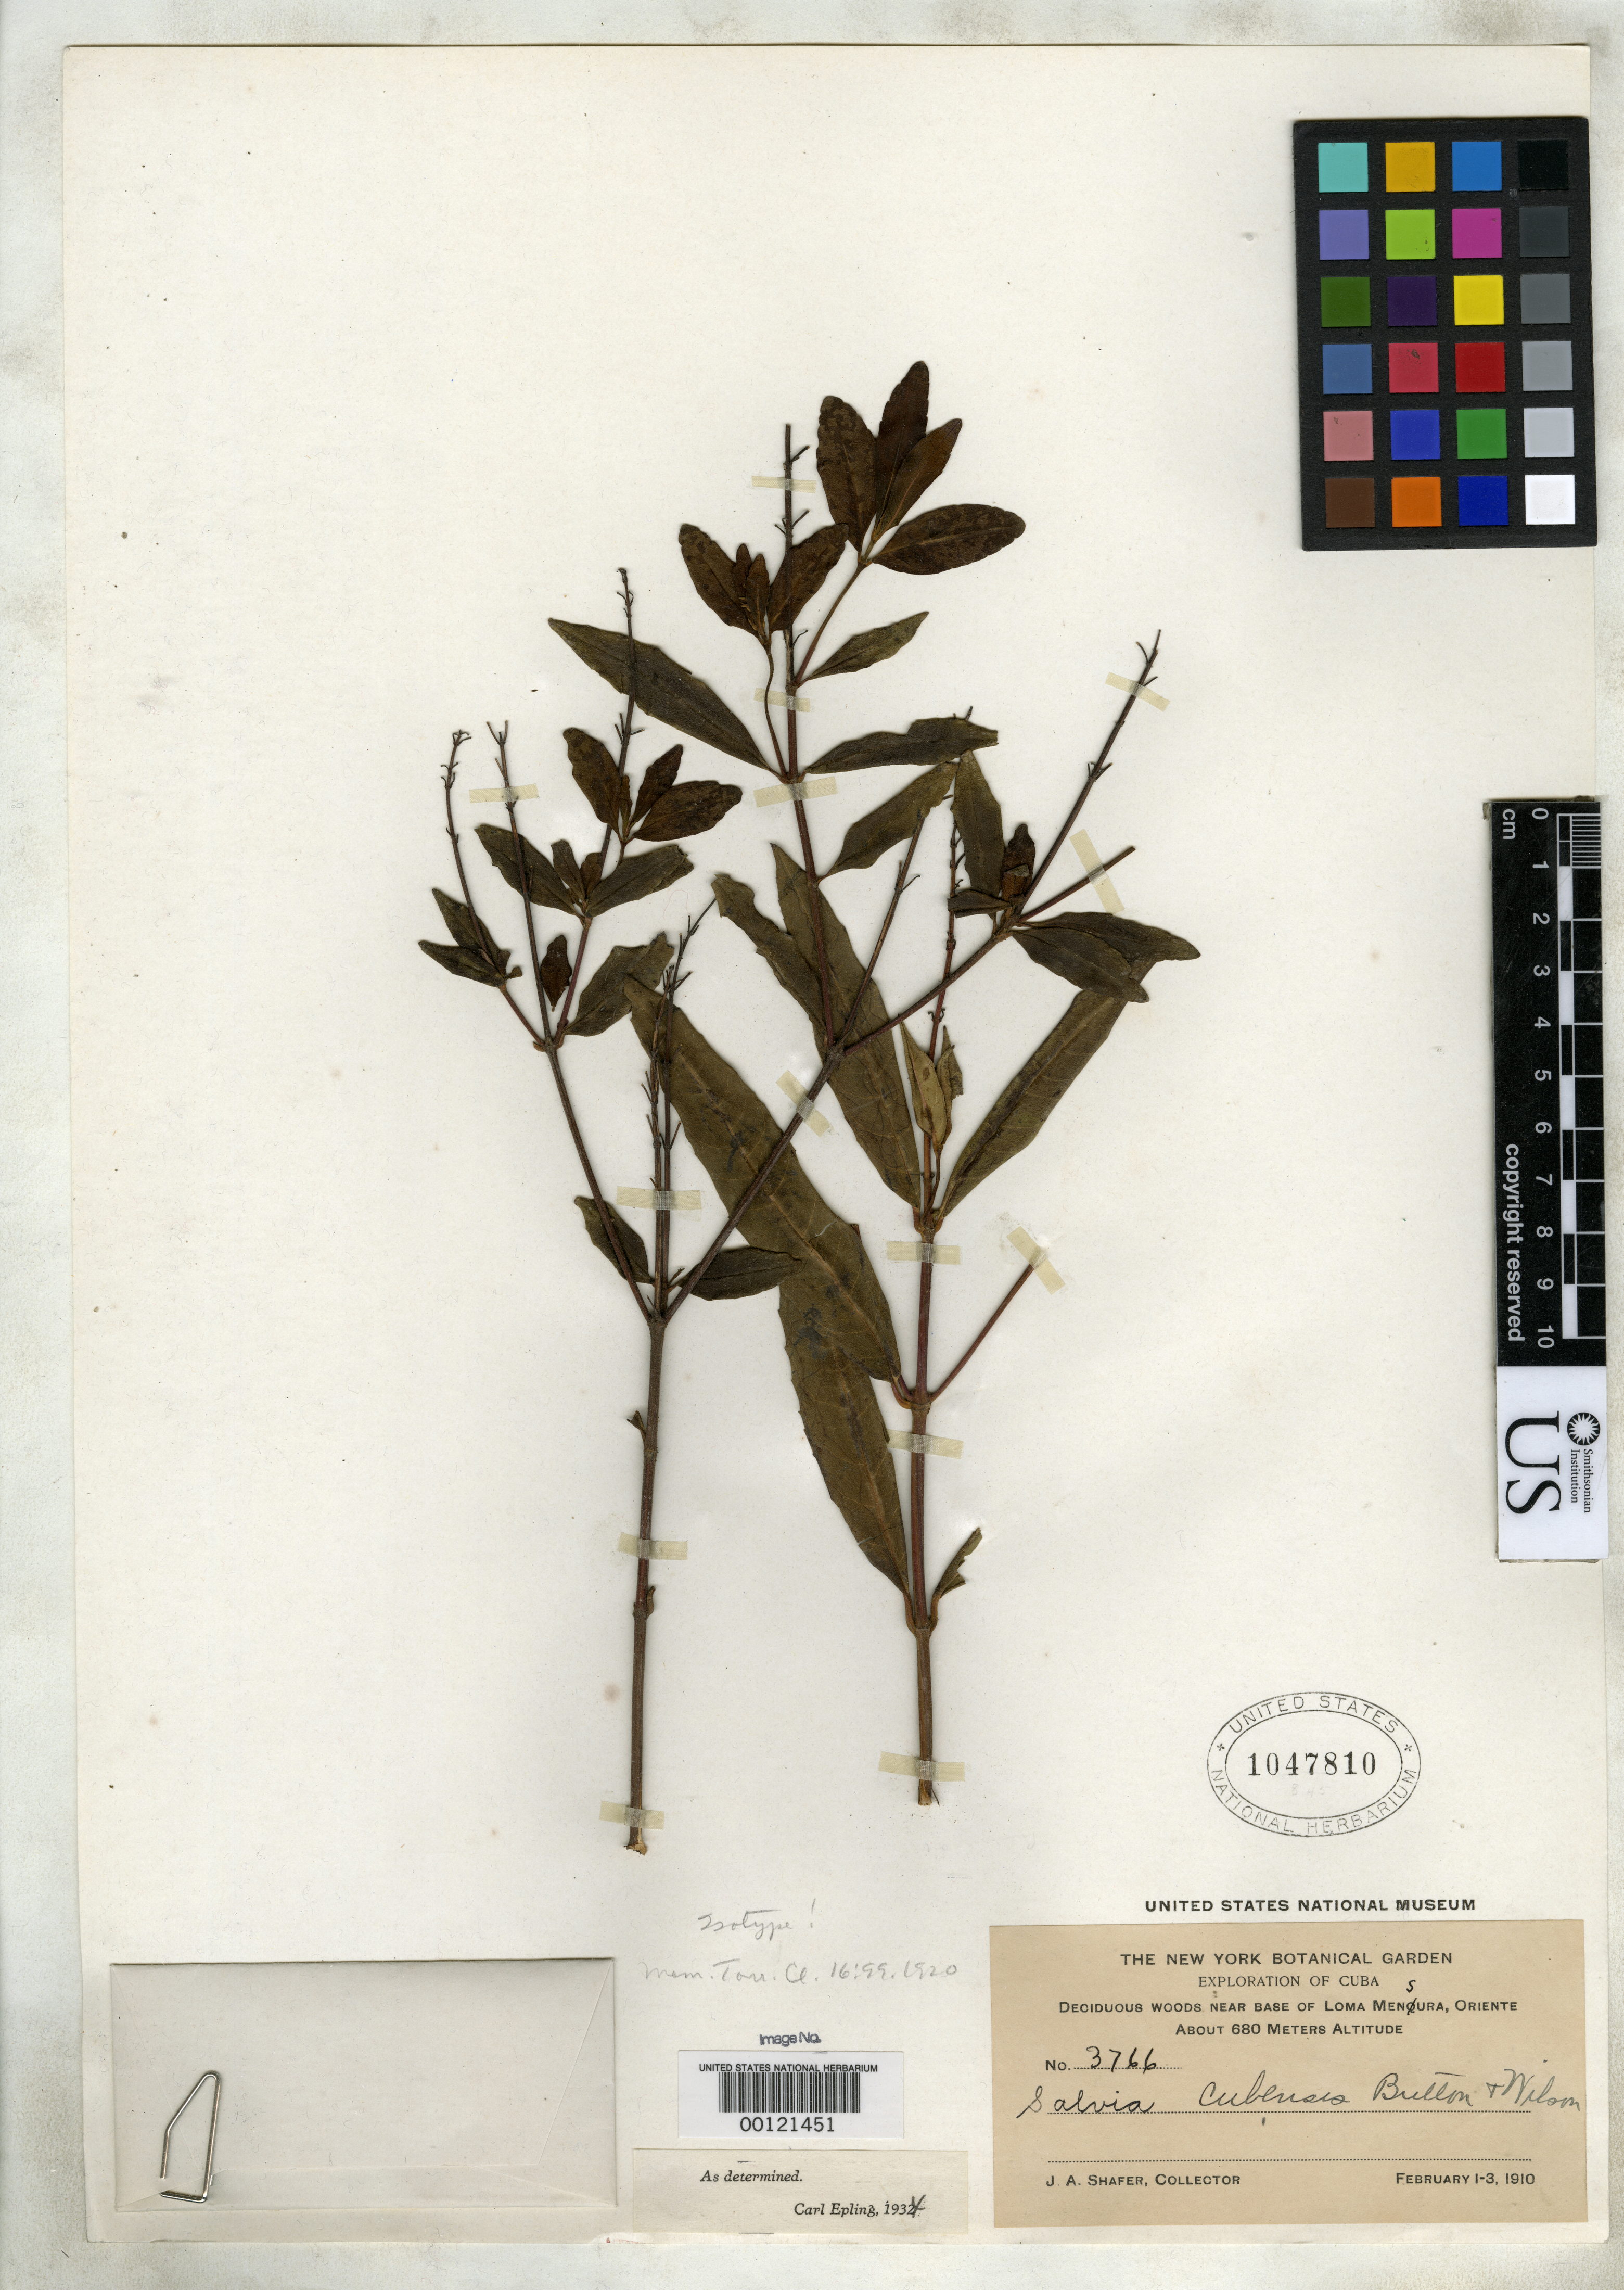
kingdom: Plantae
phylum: Tracheophyta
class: Magnoliopsida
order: Lamiales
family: Lamiaceae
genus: Salvia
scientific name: Salvia cubensis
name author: Britton & P. Wilson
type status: Isotype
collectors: J. A. Shafer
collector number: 3766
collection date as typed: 01 Feb 1910 to 03 Feb 1910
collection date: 1910-02-01/1910-02-03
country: Cuba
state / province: Oriente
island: Greater Antilles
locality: Near base of Loma Mensura.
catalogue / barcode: US 1047810